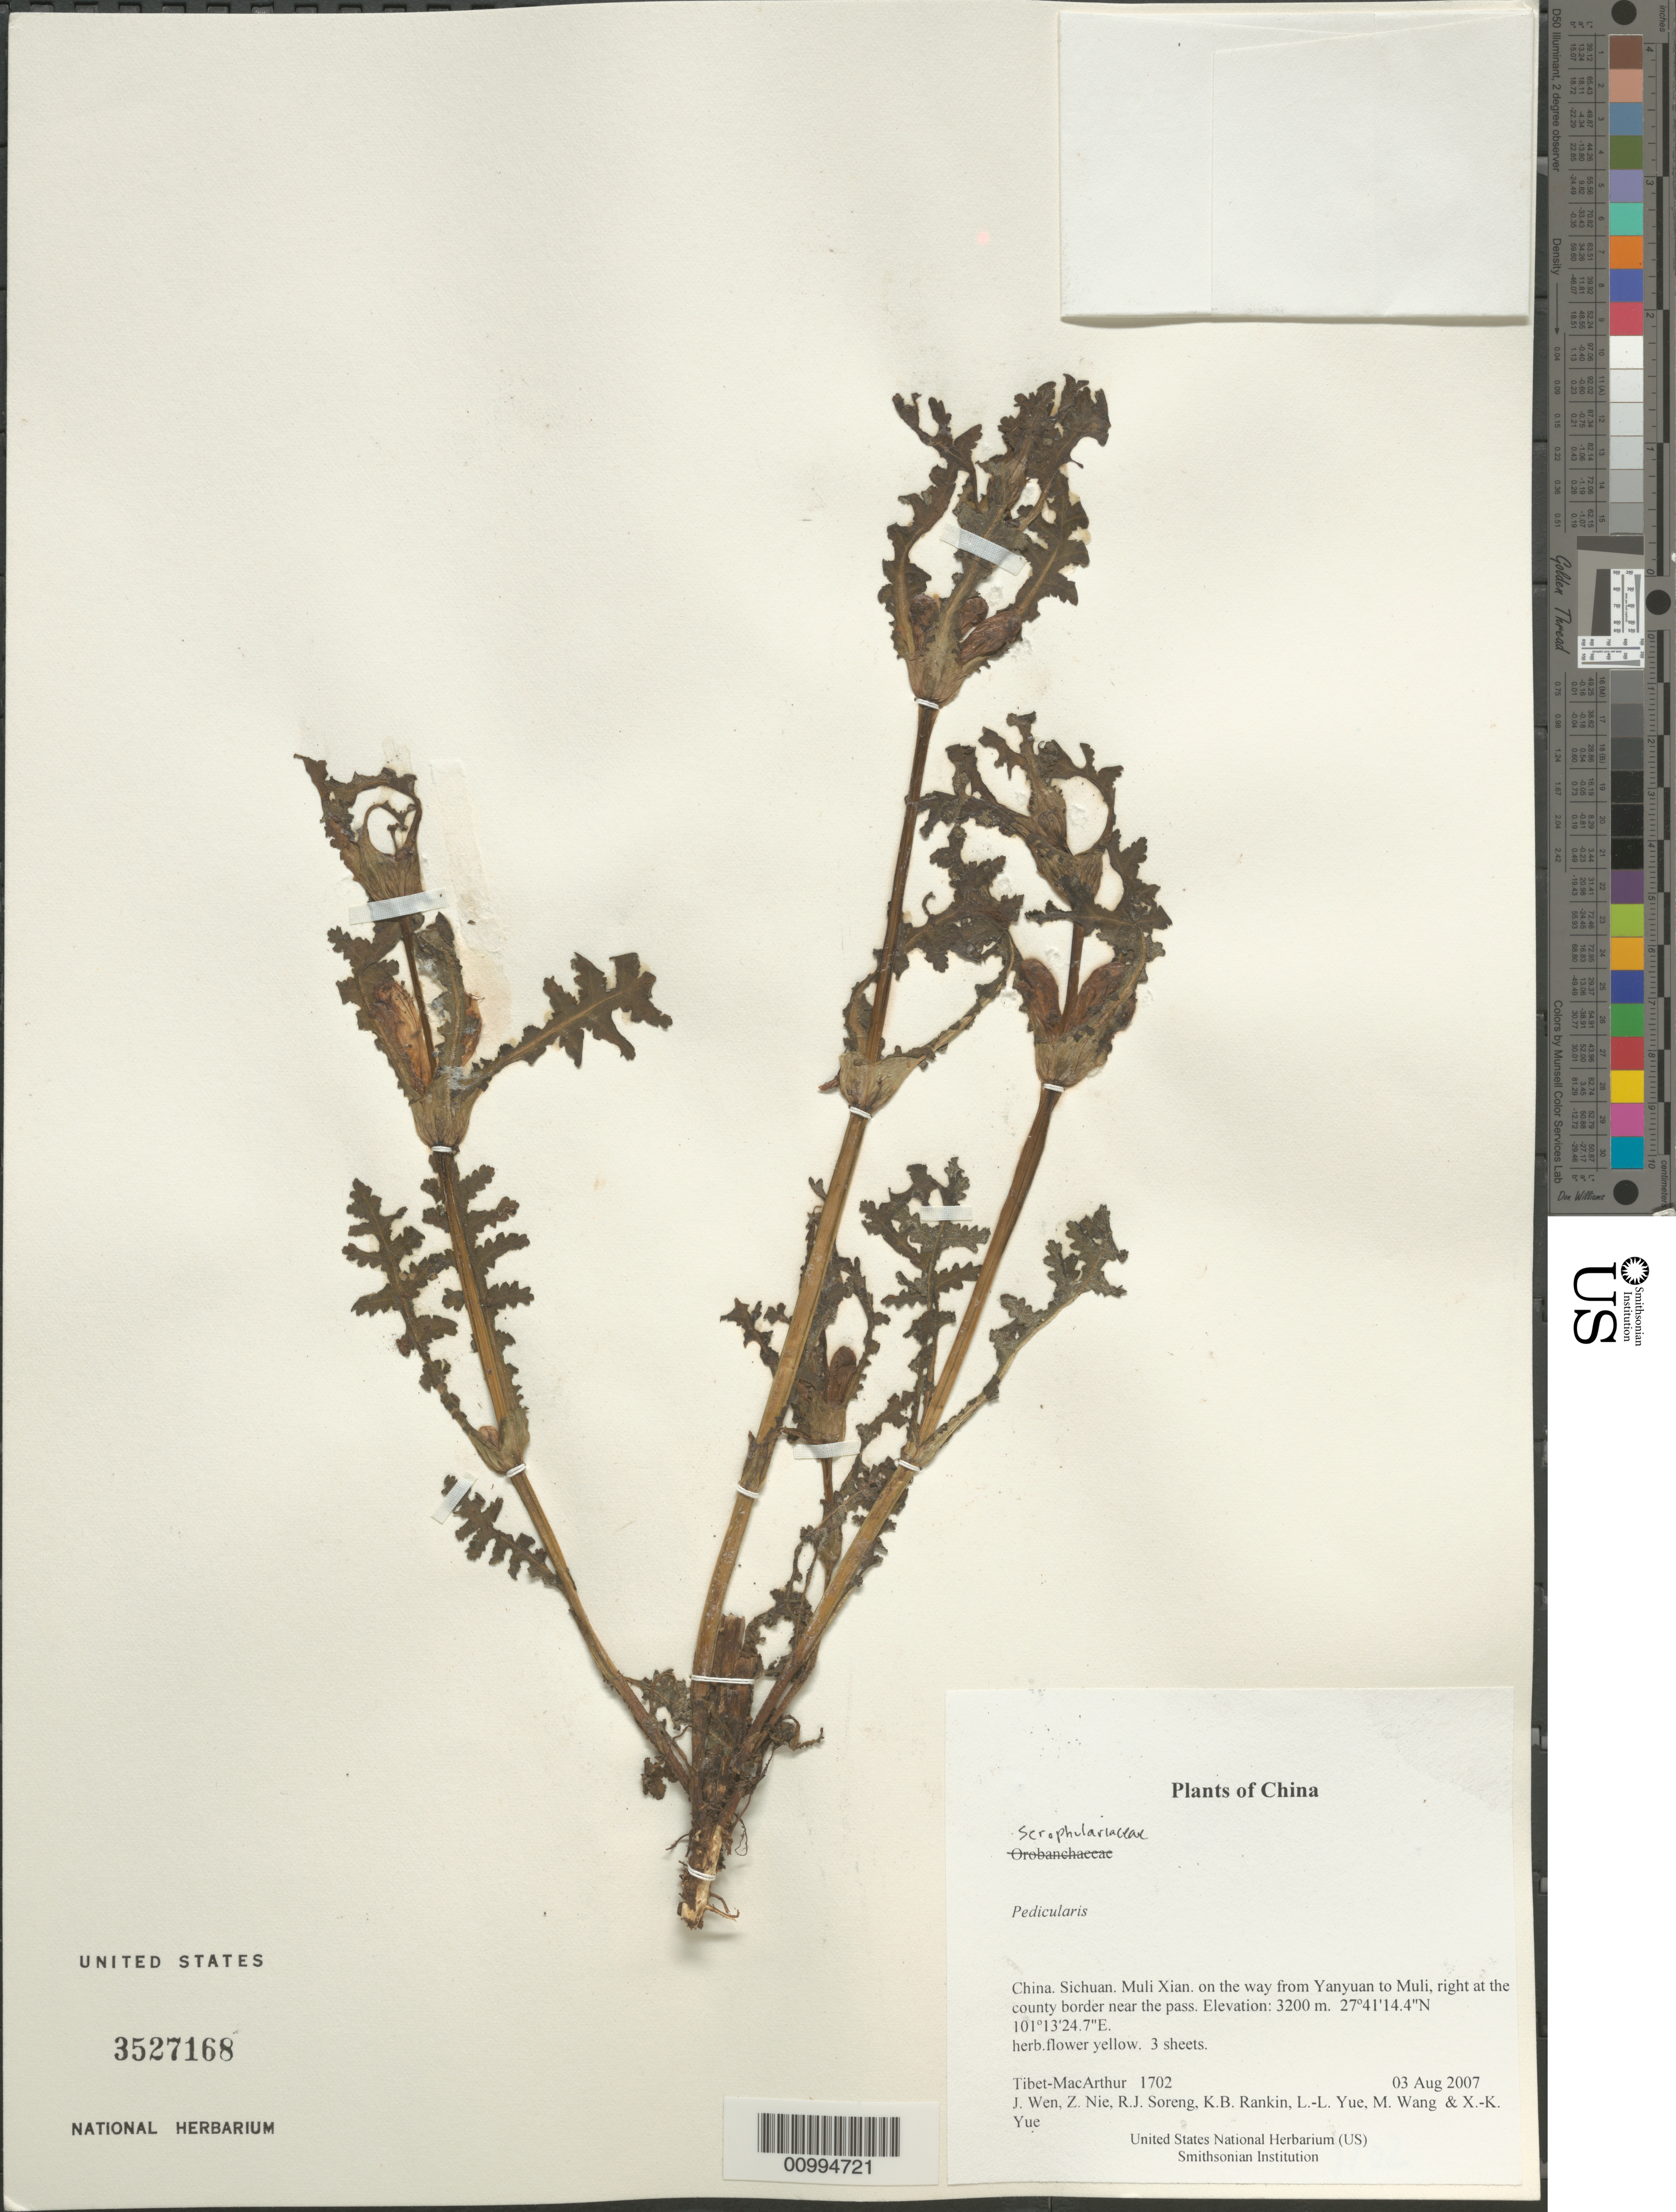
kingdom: Plantae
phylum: Tracheophyta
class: Magnoliopsida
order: Lamiales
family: Orobanchaceae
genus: Pedicularis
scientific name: Pedicularis sp.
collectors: Tibet-MacArthur, J. Wen, Z. Nie, R. J. Soreng, K. Rankin, L. Yue, M. Wang & X. Yue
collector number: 1702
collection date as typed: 03 Aug 2007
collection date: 2007-08-03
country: China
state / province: Sichuan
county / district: Muli Xian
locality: on the way from Yanyuan to Muli, right at the county border near the pass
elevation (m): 3200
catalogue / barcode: US 3527168